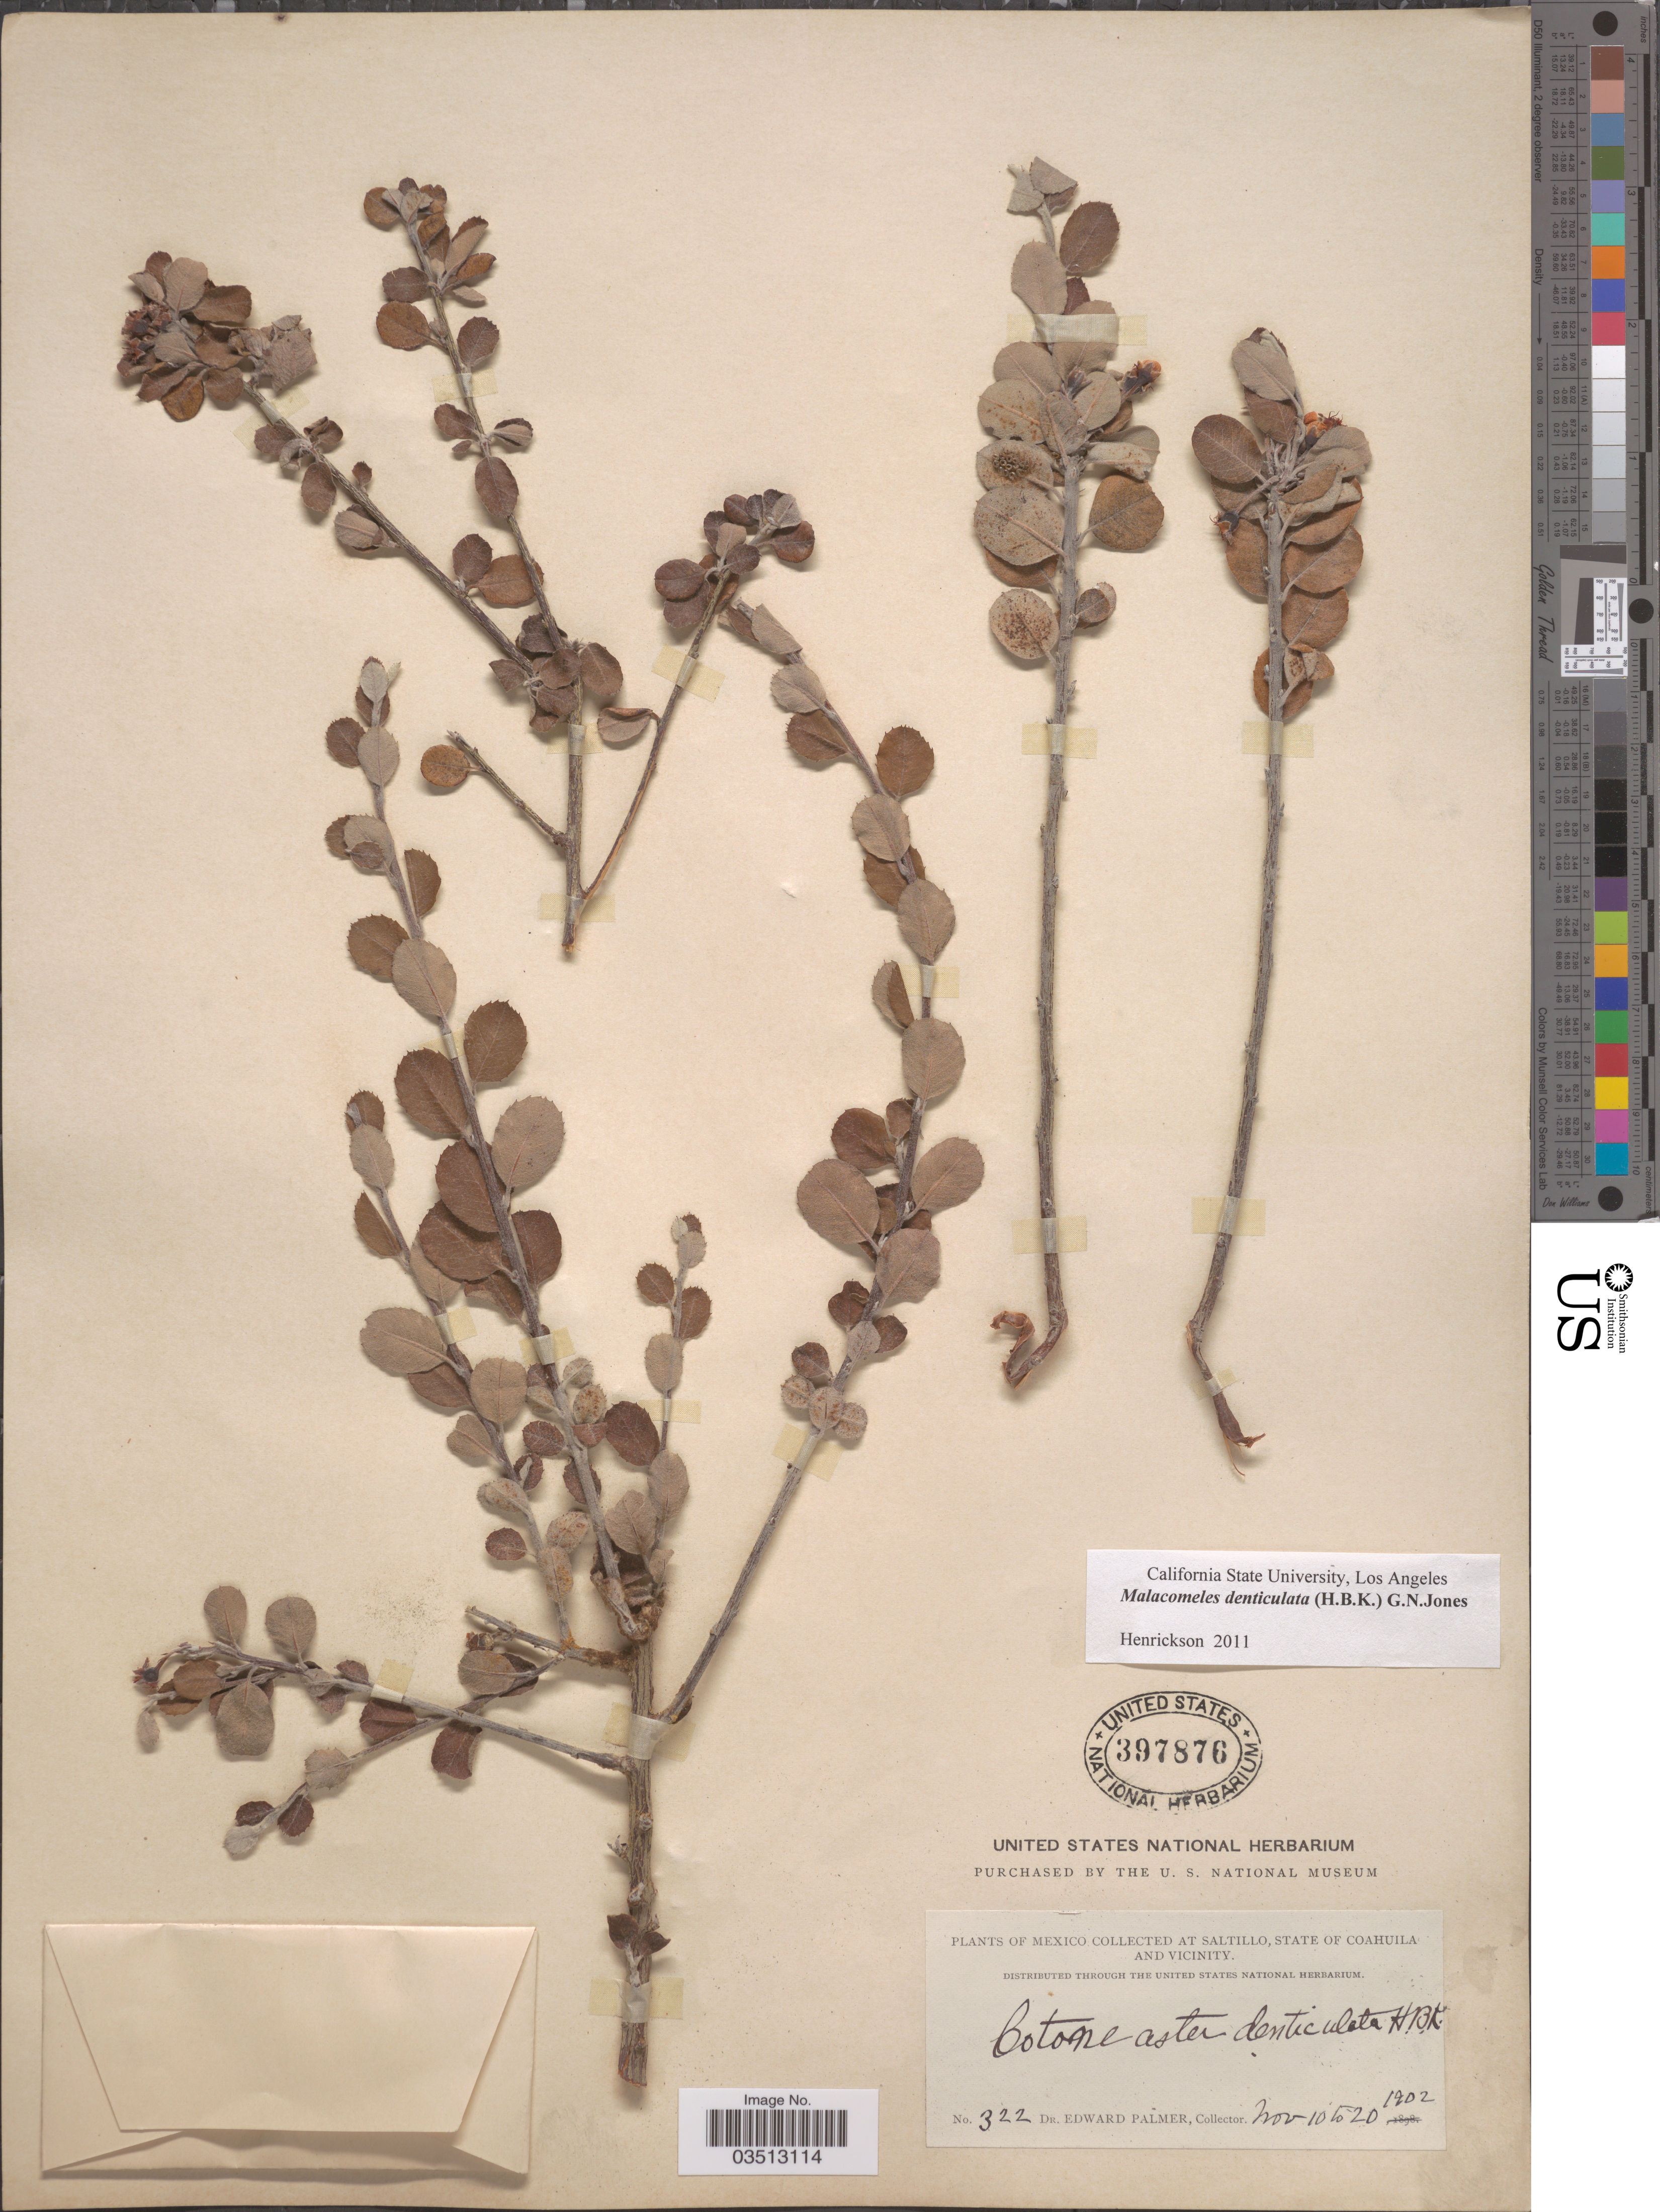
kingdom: Plantae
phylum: Tracheophyta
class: Magnoliopsida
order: Rosales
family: Rosaceae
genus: Malacomeles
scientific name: Malacomeles denticulata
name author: (Kunth) G.N. Jones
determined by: Henrickson, James, (CSLA), California State University at Los Angeles (UNITED STATES)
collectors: E. Palmer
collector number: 322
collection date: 1902-11-10/1902-11-20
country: Mexico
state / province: Coahuila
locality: Saltillo, State of Coahuila and Vicinity.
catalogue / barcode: US 397876